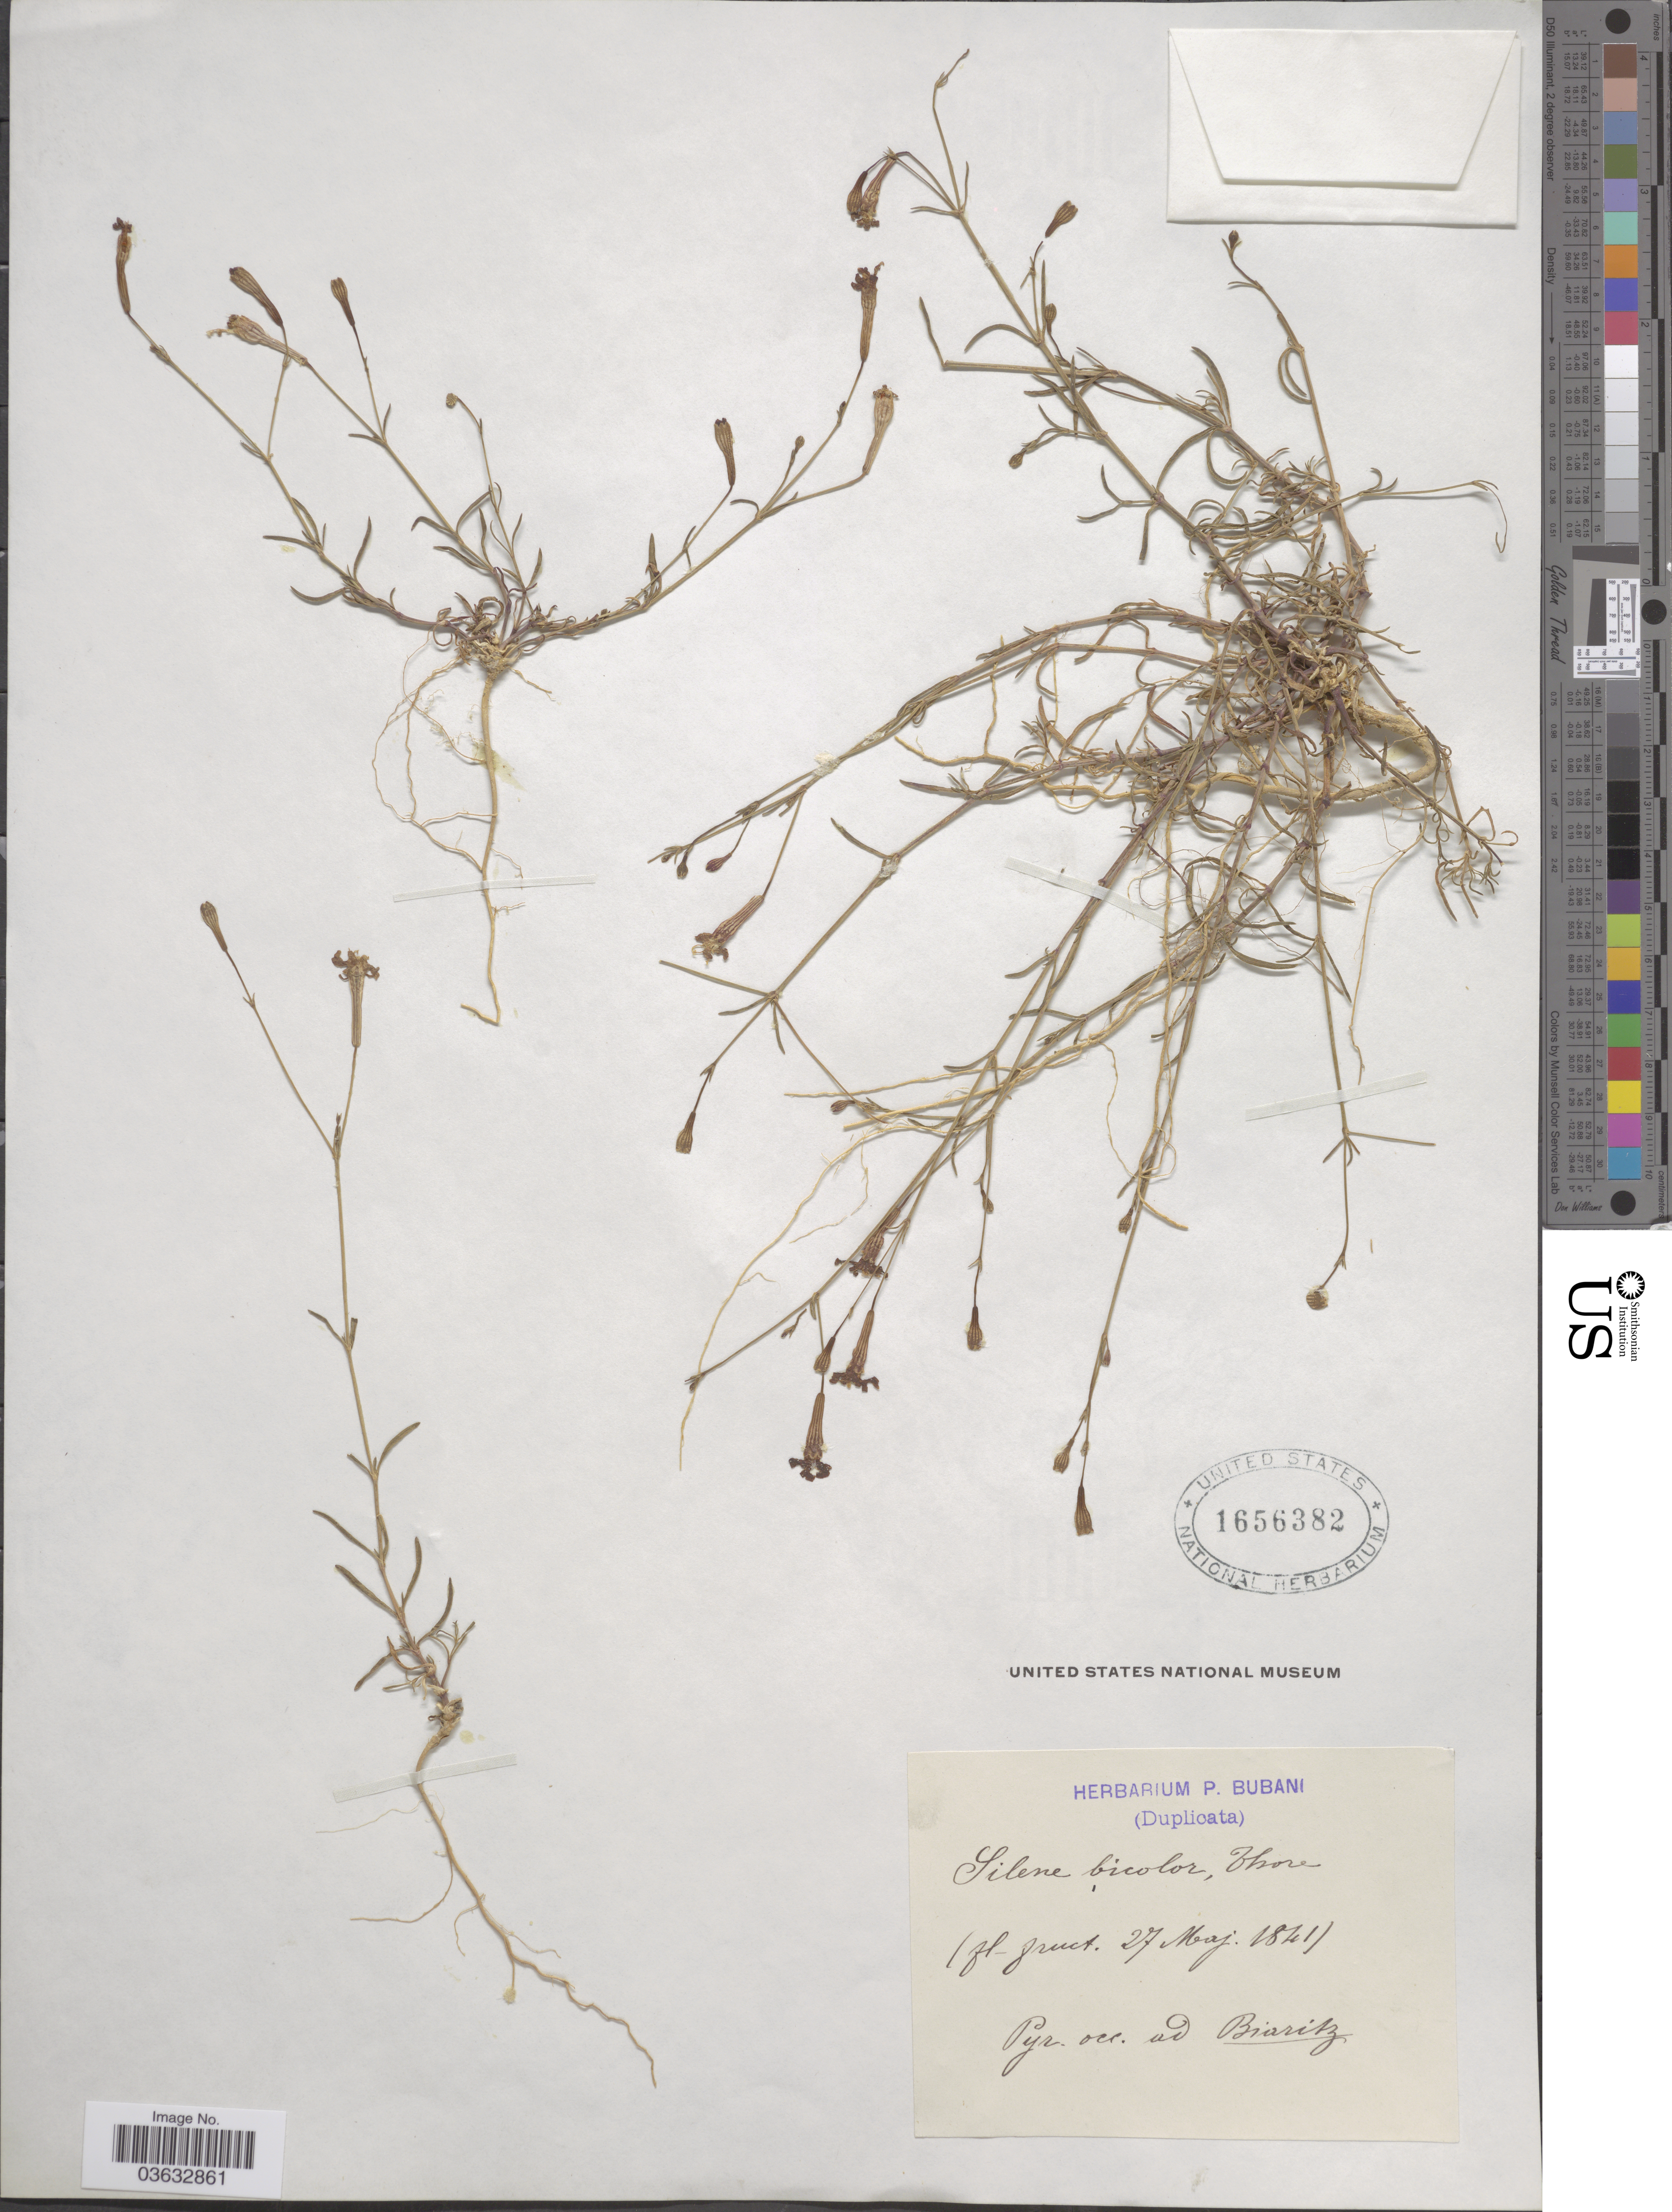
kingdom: Plantae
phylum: Tracheophyta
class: Magnoliopsida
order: Caryophyllales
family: Caryophyllaceae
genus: Silene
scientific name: Silene bicolor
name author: Moench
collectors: ex herb. P. Bubani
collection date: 1841-05-27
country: France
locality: Pyr. occ. ad Biaritz.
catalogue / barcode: US 1656382